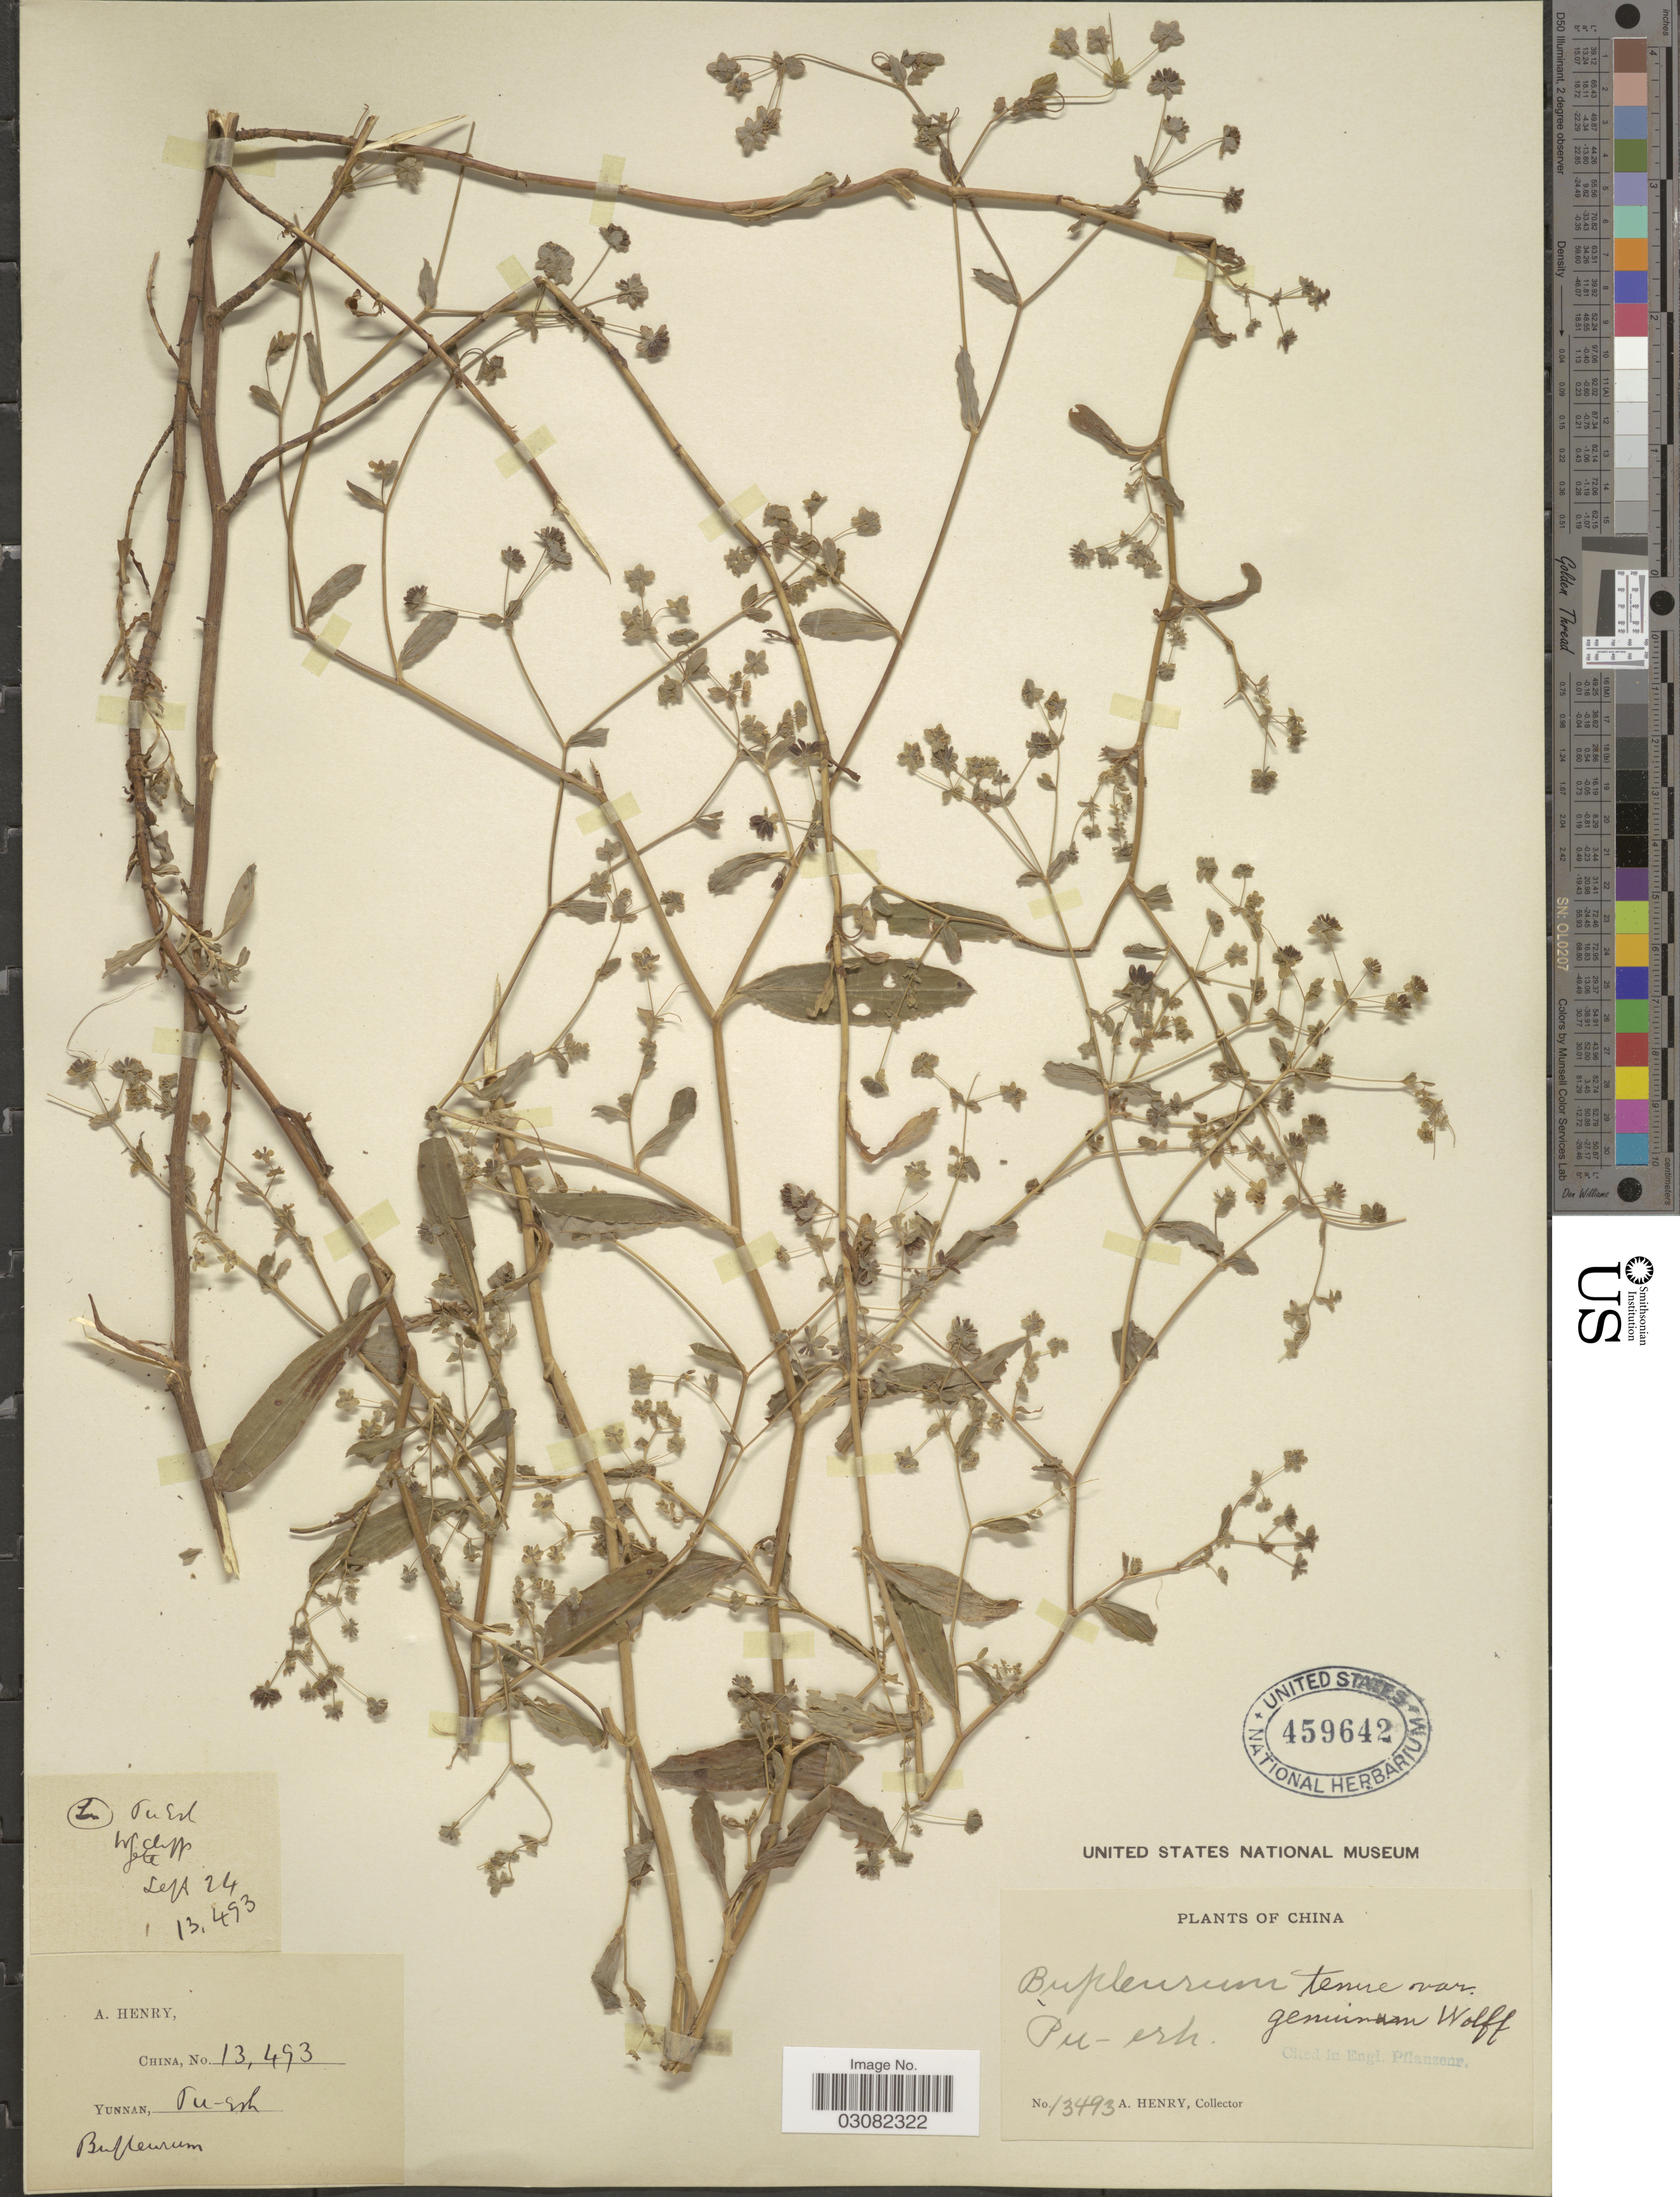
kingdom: Plantae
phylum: Tracheophyta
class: Magnoliopsida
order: Apiales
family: Apiaceae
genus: Bupleurum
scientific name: Bupleurum tenue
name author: Buch.-Ham. ex D. Don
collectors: A. Henry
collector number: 13493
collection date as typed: Transcribed d/m/y: /9/24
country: China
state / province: Yunnan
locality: Pu-erh.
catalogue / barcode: US 459642